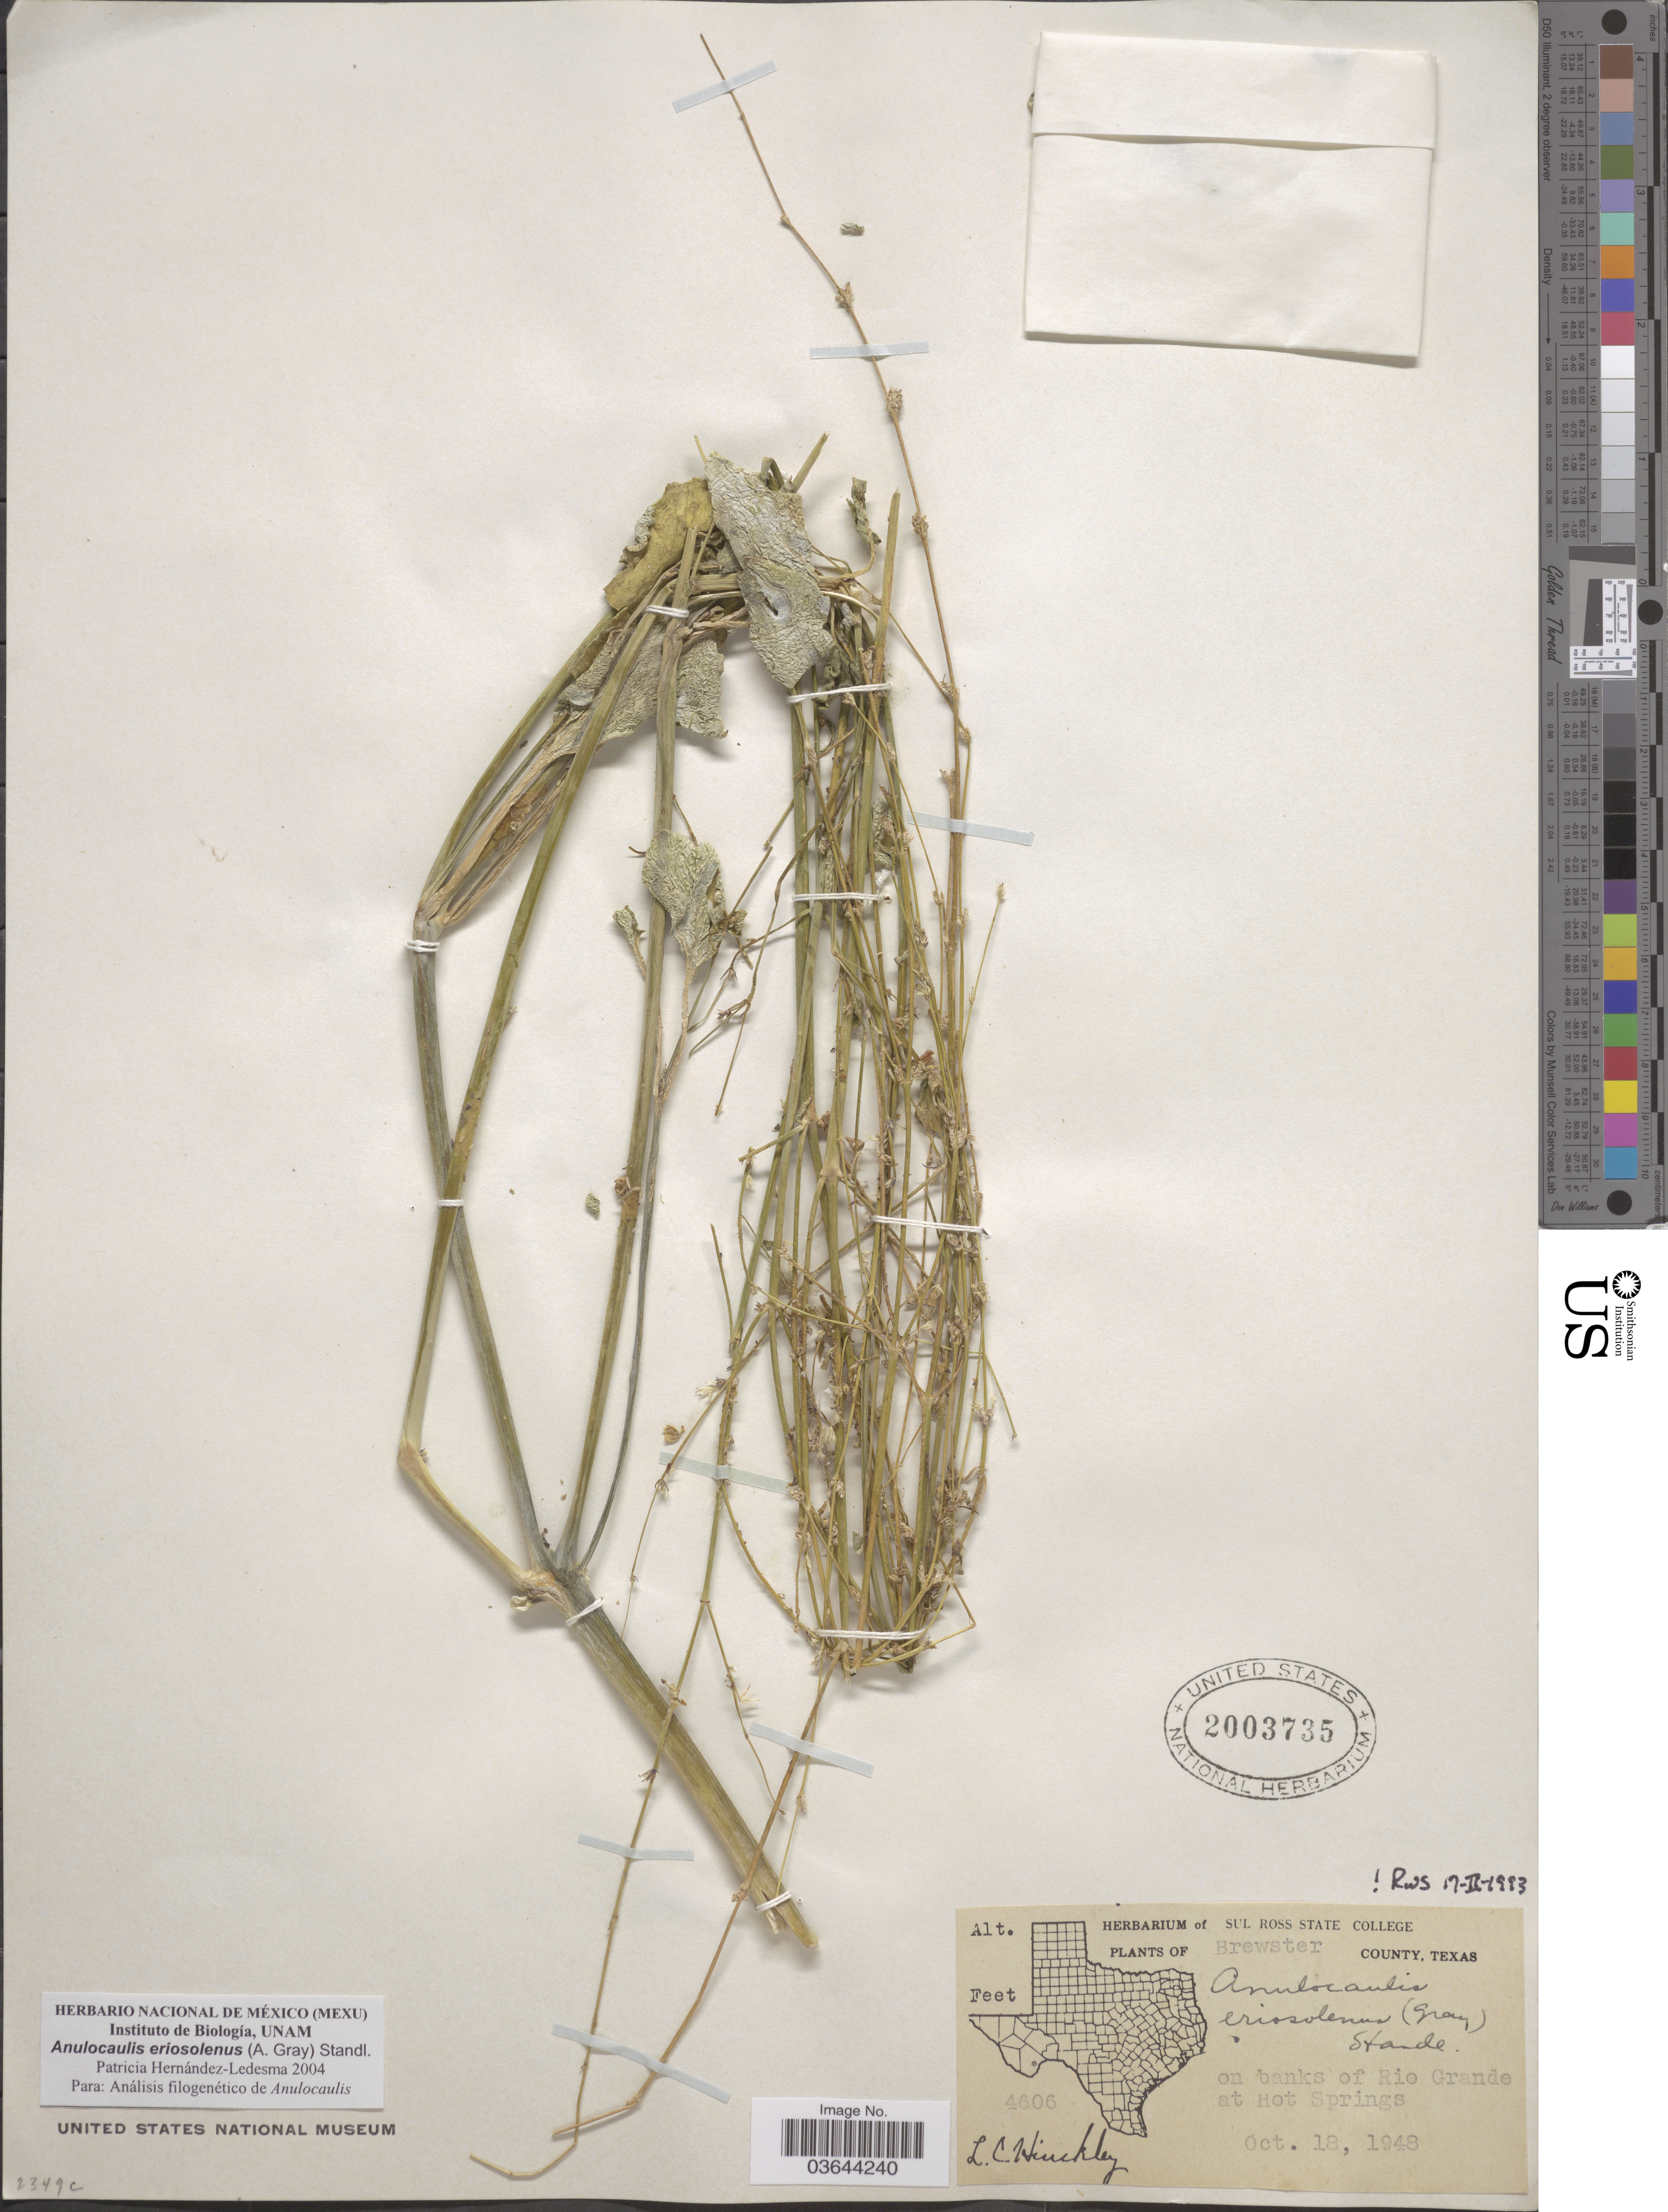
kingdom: Plantae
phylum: Tracheophyta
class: Magnoliopsida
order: Caryophyllales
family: Nyctaginaceae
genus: Anulocaulis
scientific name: Anulocaulis eriosolenus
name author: (A. Gray) Standl.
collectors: L. Hinckley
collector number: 4606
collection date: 1948-10-18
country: United States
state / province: Texas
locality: Brewster County. On banks of Rio Grande at Hot Springs.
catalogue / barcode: US 2003735